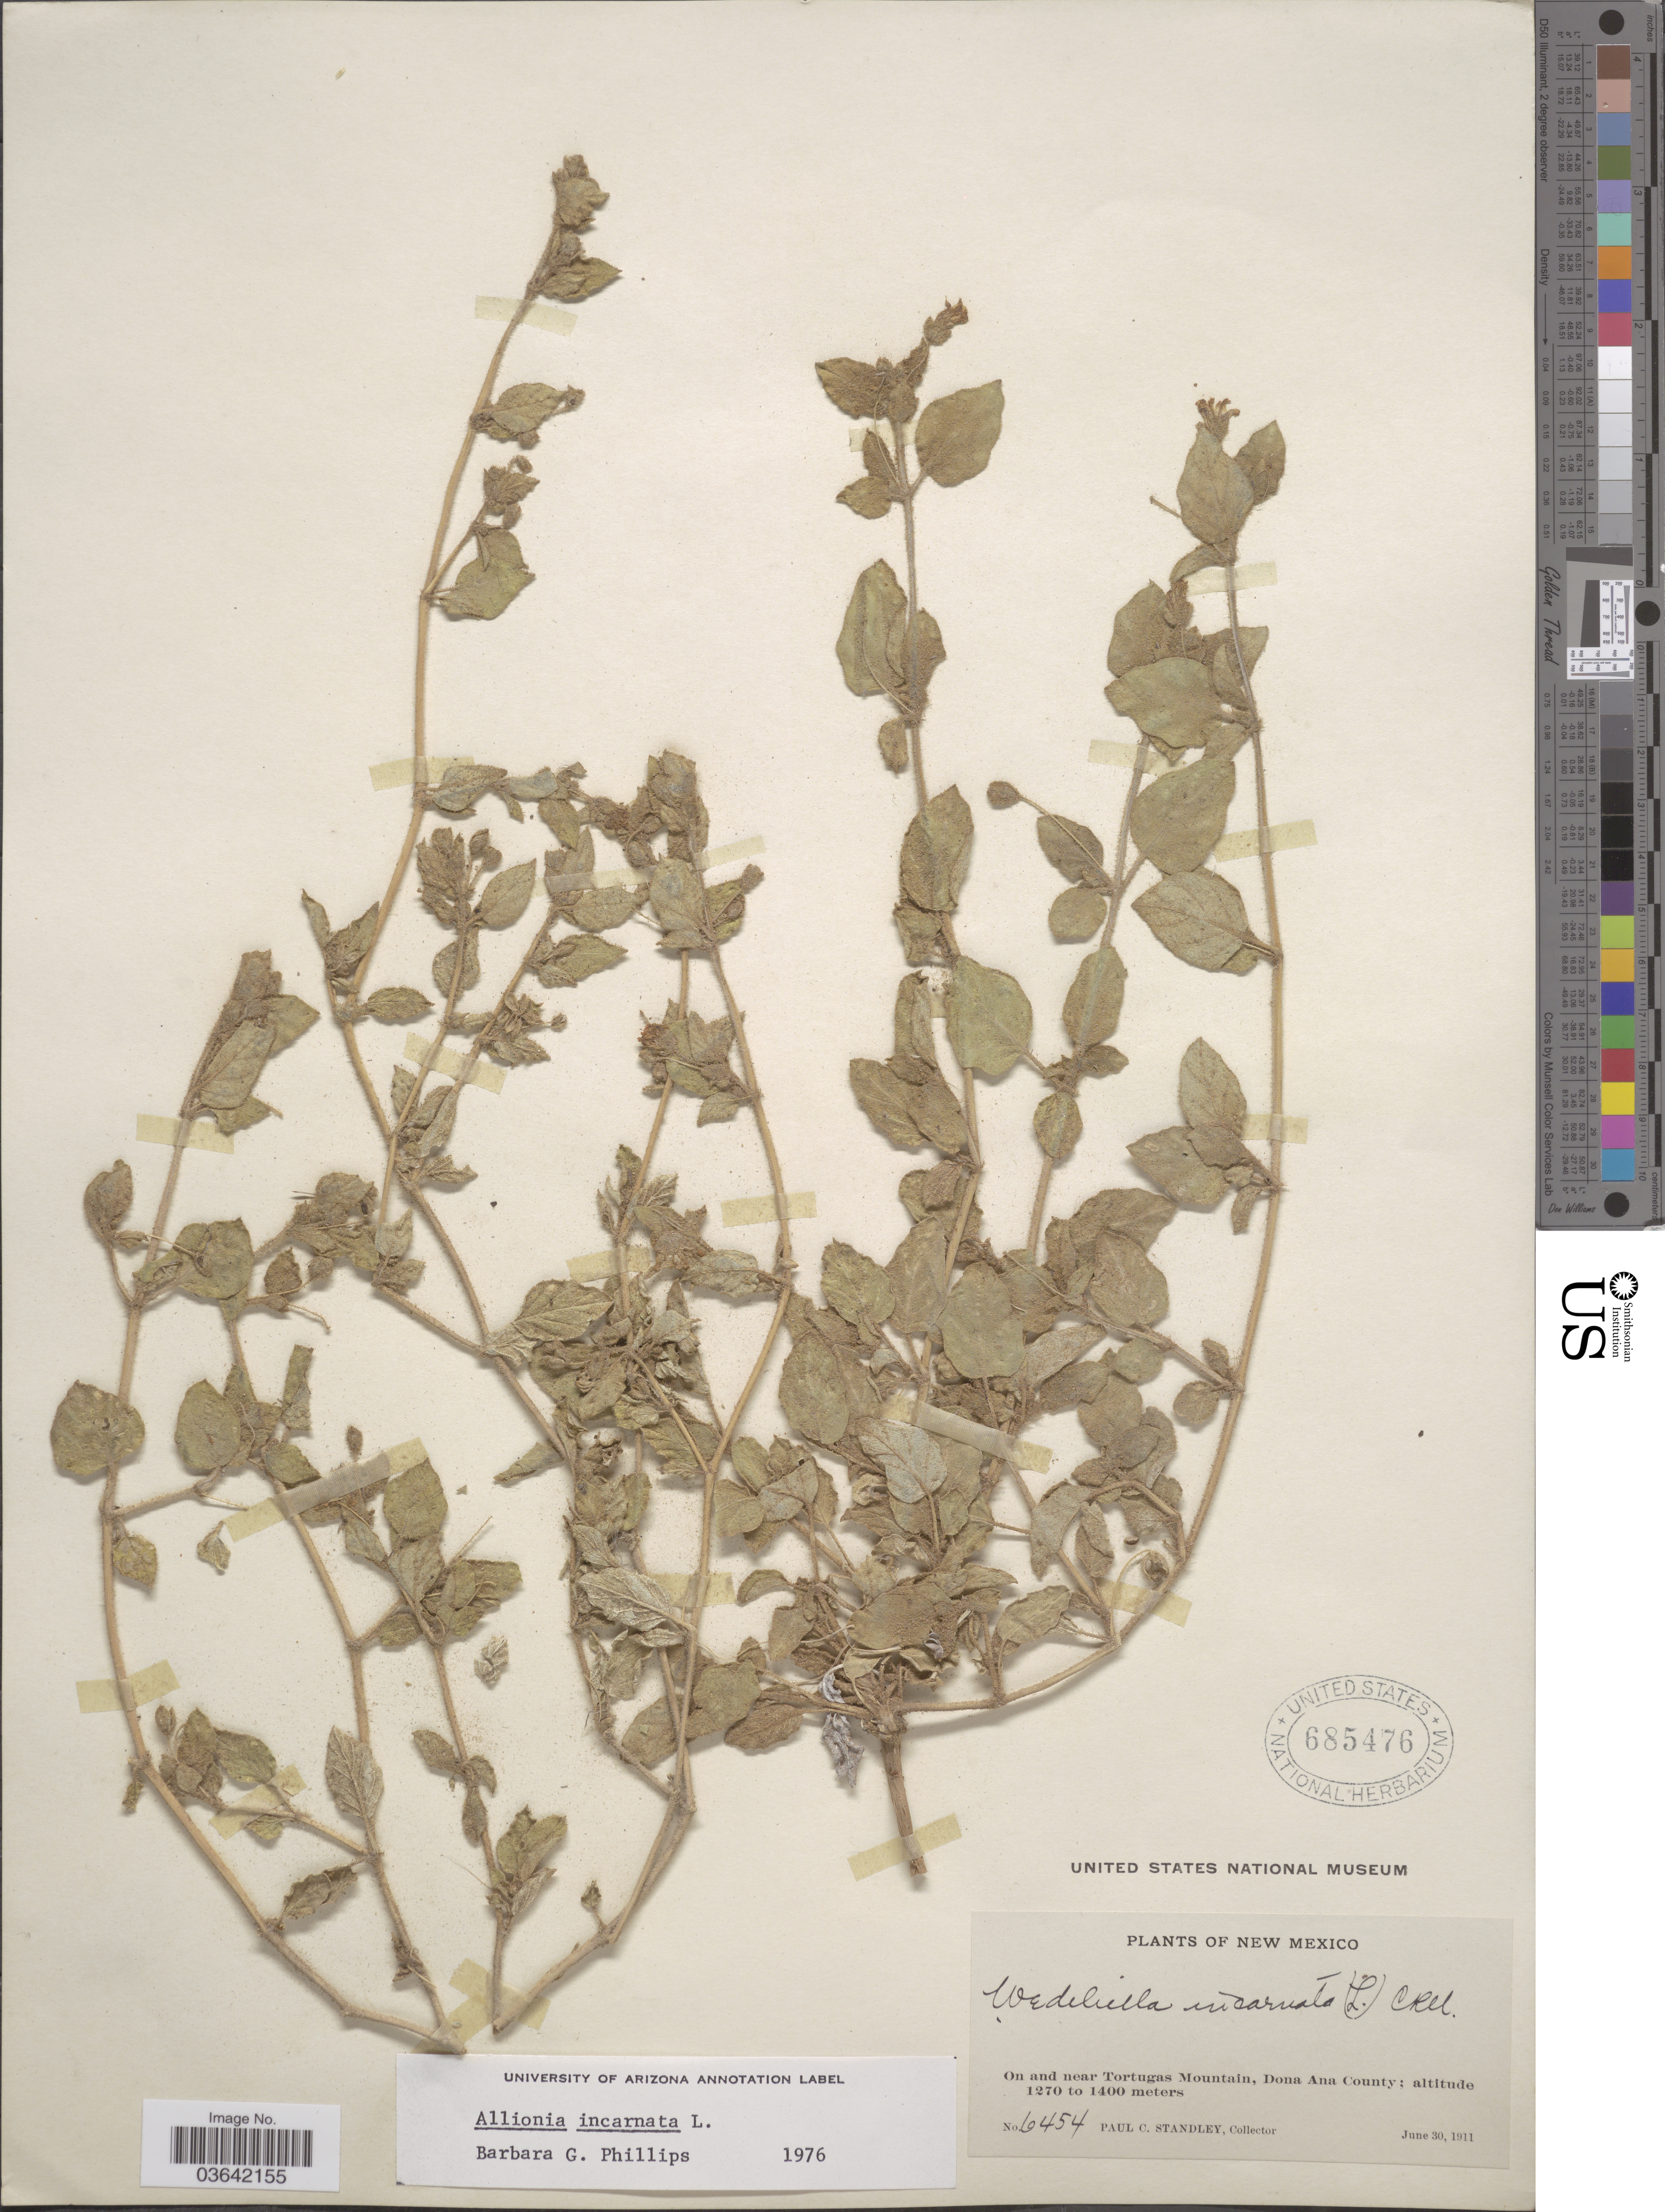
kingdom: Plantae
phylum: Tracheophyta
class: Magnoliopsida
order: Caryophyllales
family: Nyctaginaceae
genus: Allionia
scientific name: Allionia incarnata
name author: L.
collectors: P. C. Standley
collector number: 6454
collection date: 1911-06-30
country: United States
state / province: New Mexico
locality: On and near Tortugas Mountain, Dona Ana County.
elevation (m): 1270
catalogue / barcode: US 685476